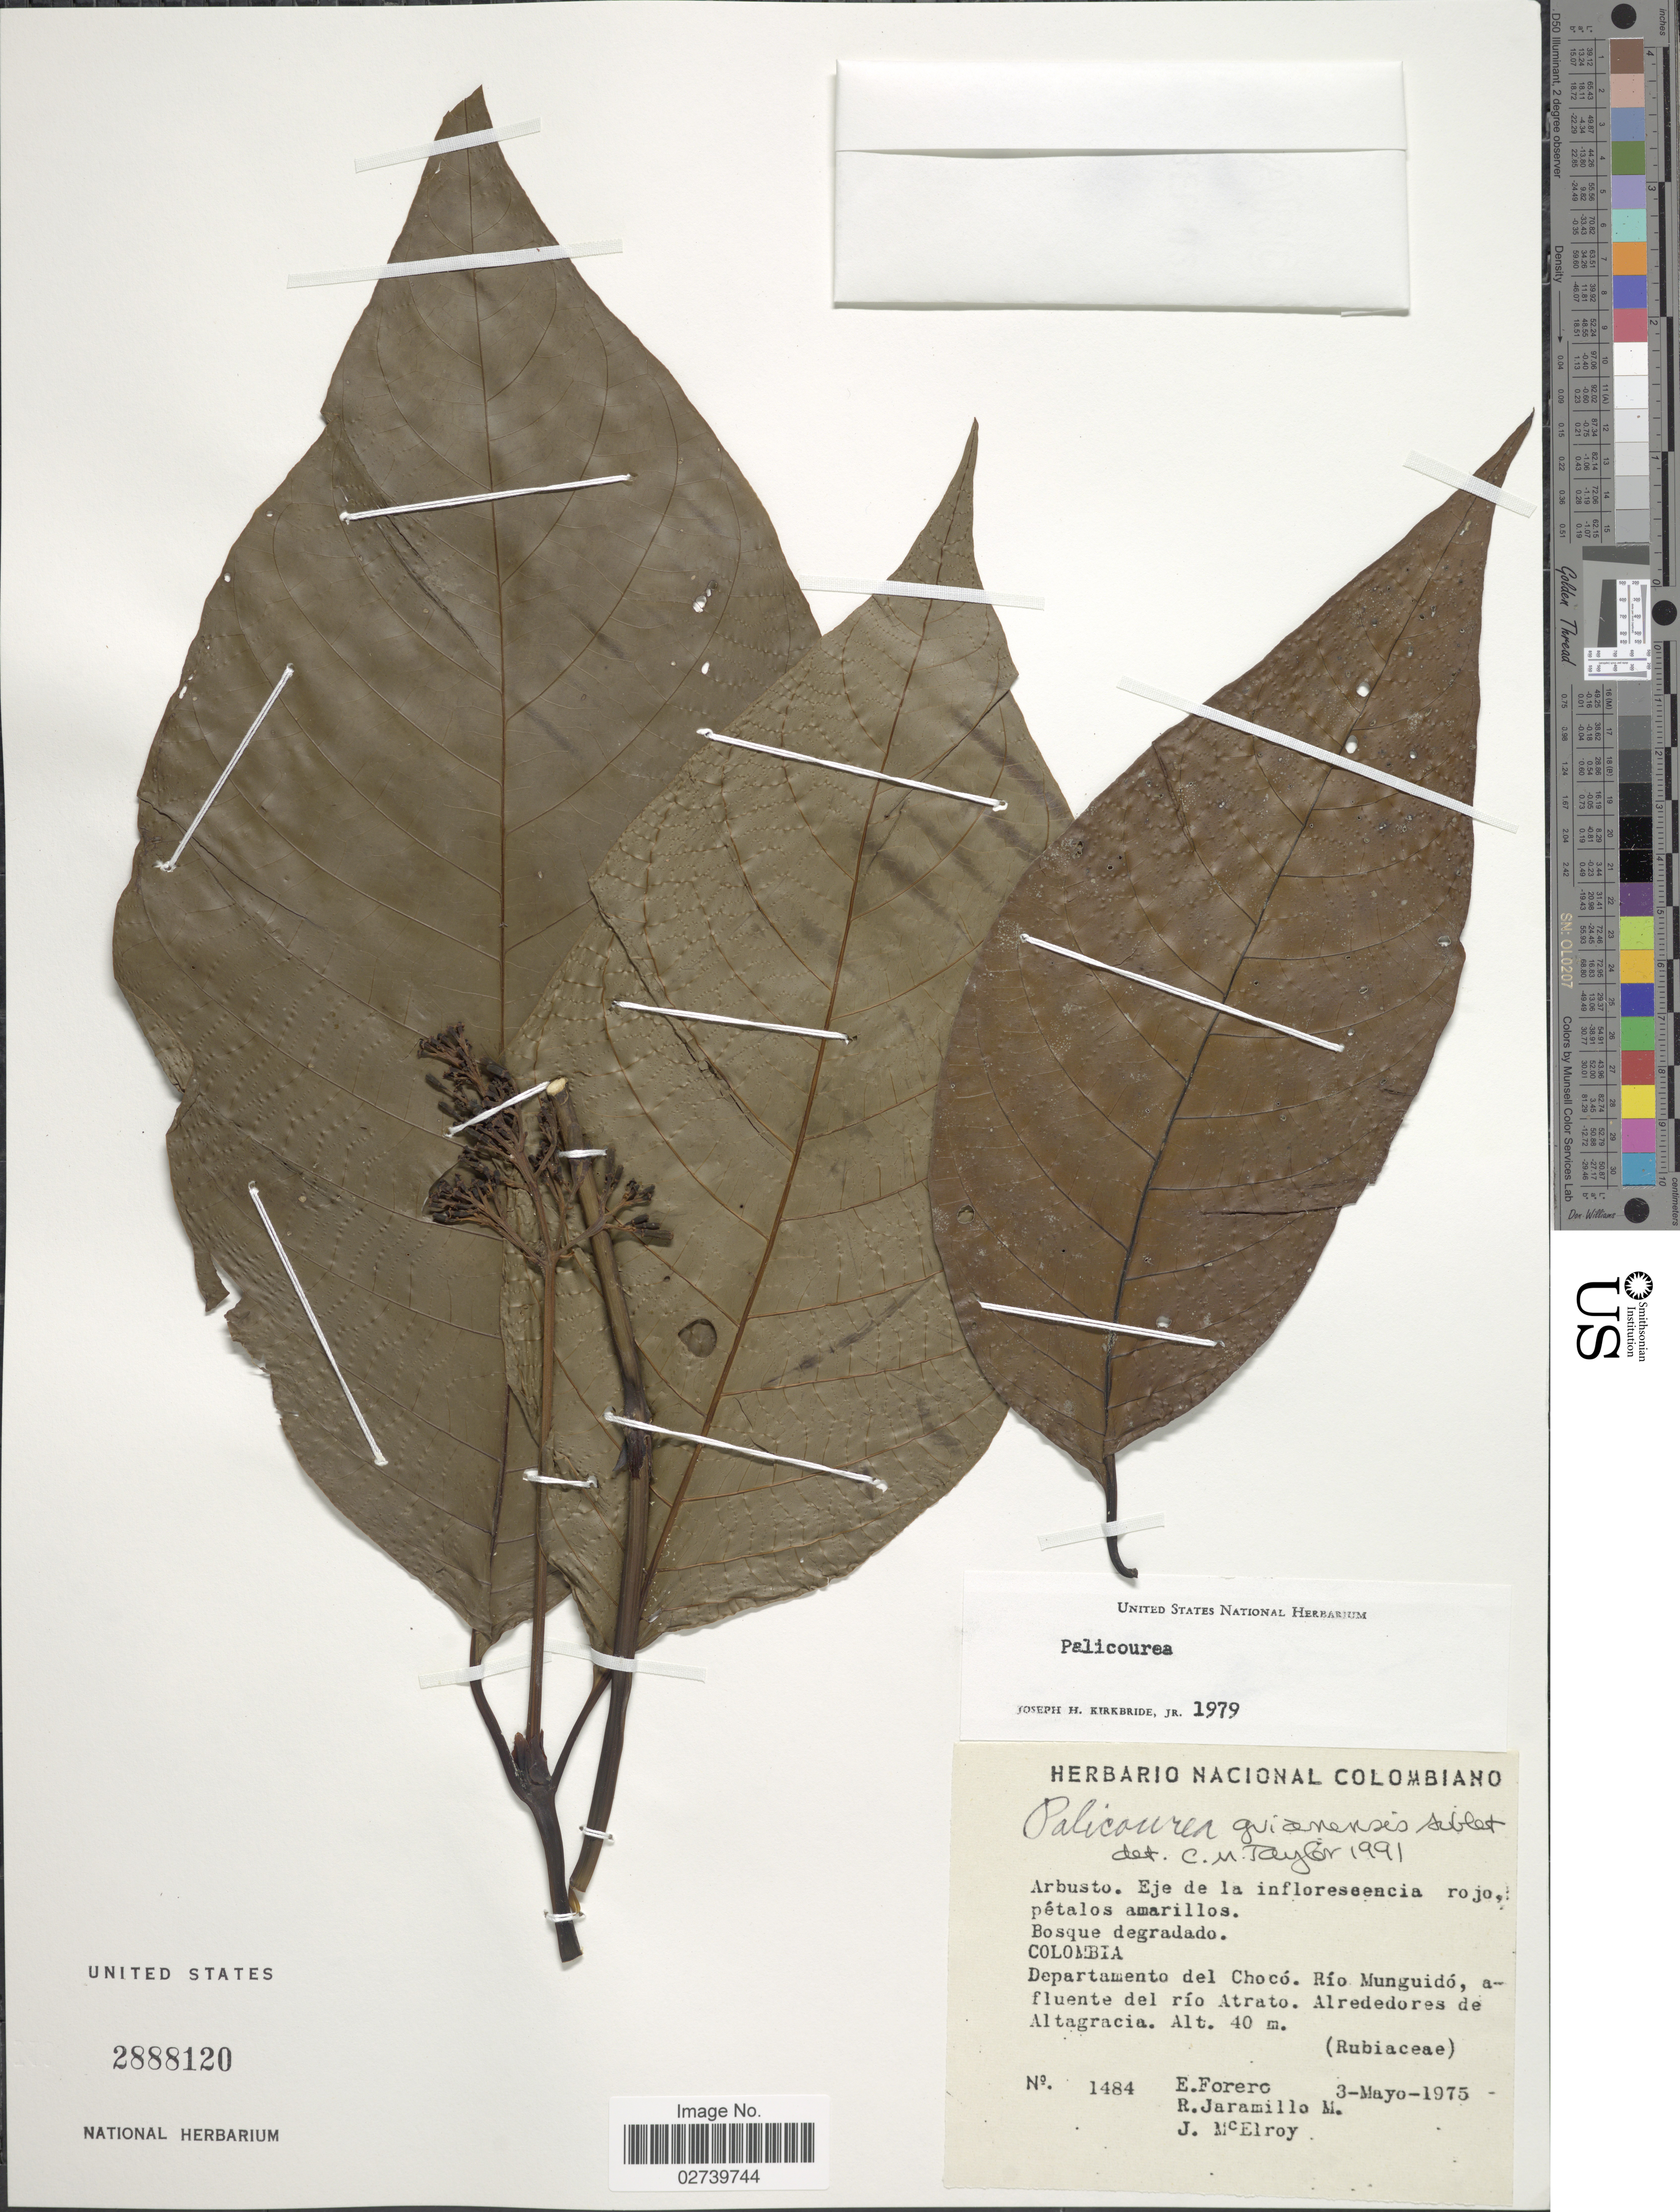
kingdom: Plantae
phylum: Tracheophyta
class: Magnoliopsida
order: Gentianales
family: Rubiaceae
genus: Palicourea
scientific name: Palicourea guianensis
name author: Aubl.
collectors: E. Forero, R. Jaramillo M. & J. B. McElroy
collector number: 1484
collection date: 1975-05-03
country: Colombia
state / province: Chocó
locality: Río Munguidó, afluente del río Atrato. Alrededores de Altagracia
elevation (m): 40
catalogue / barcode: US 2888120